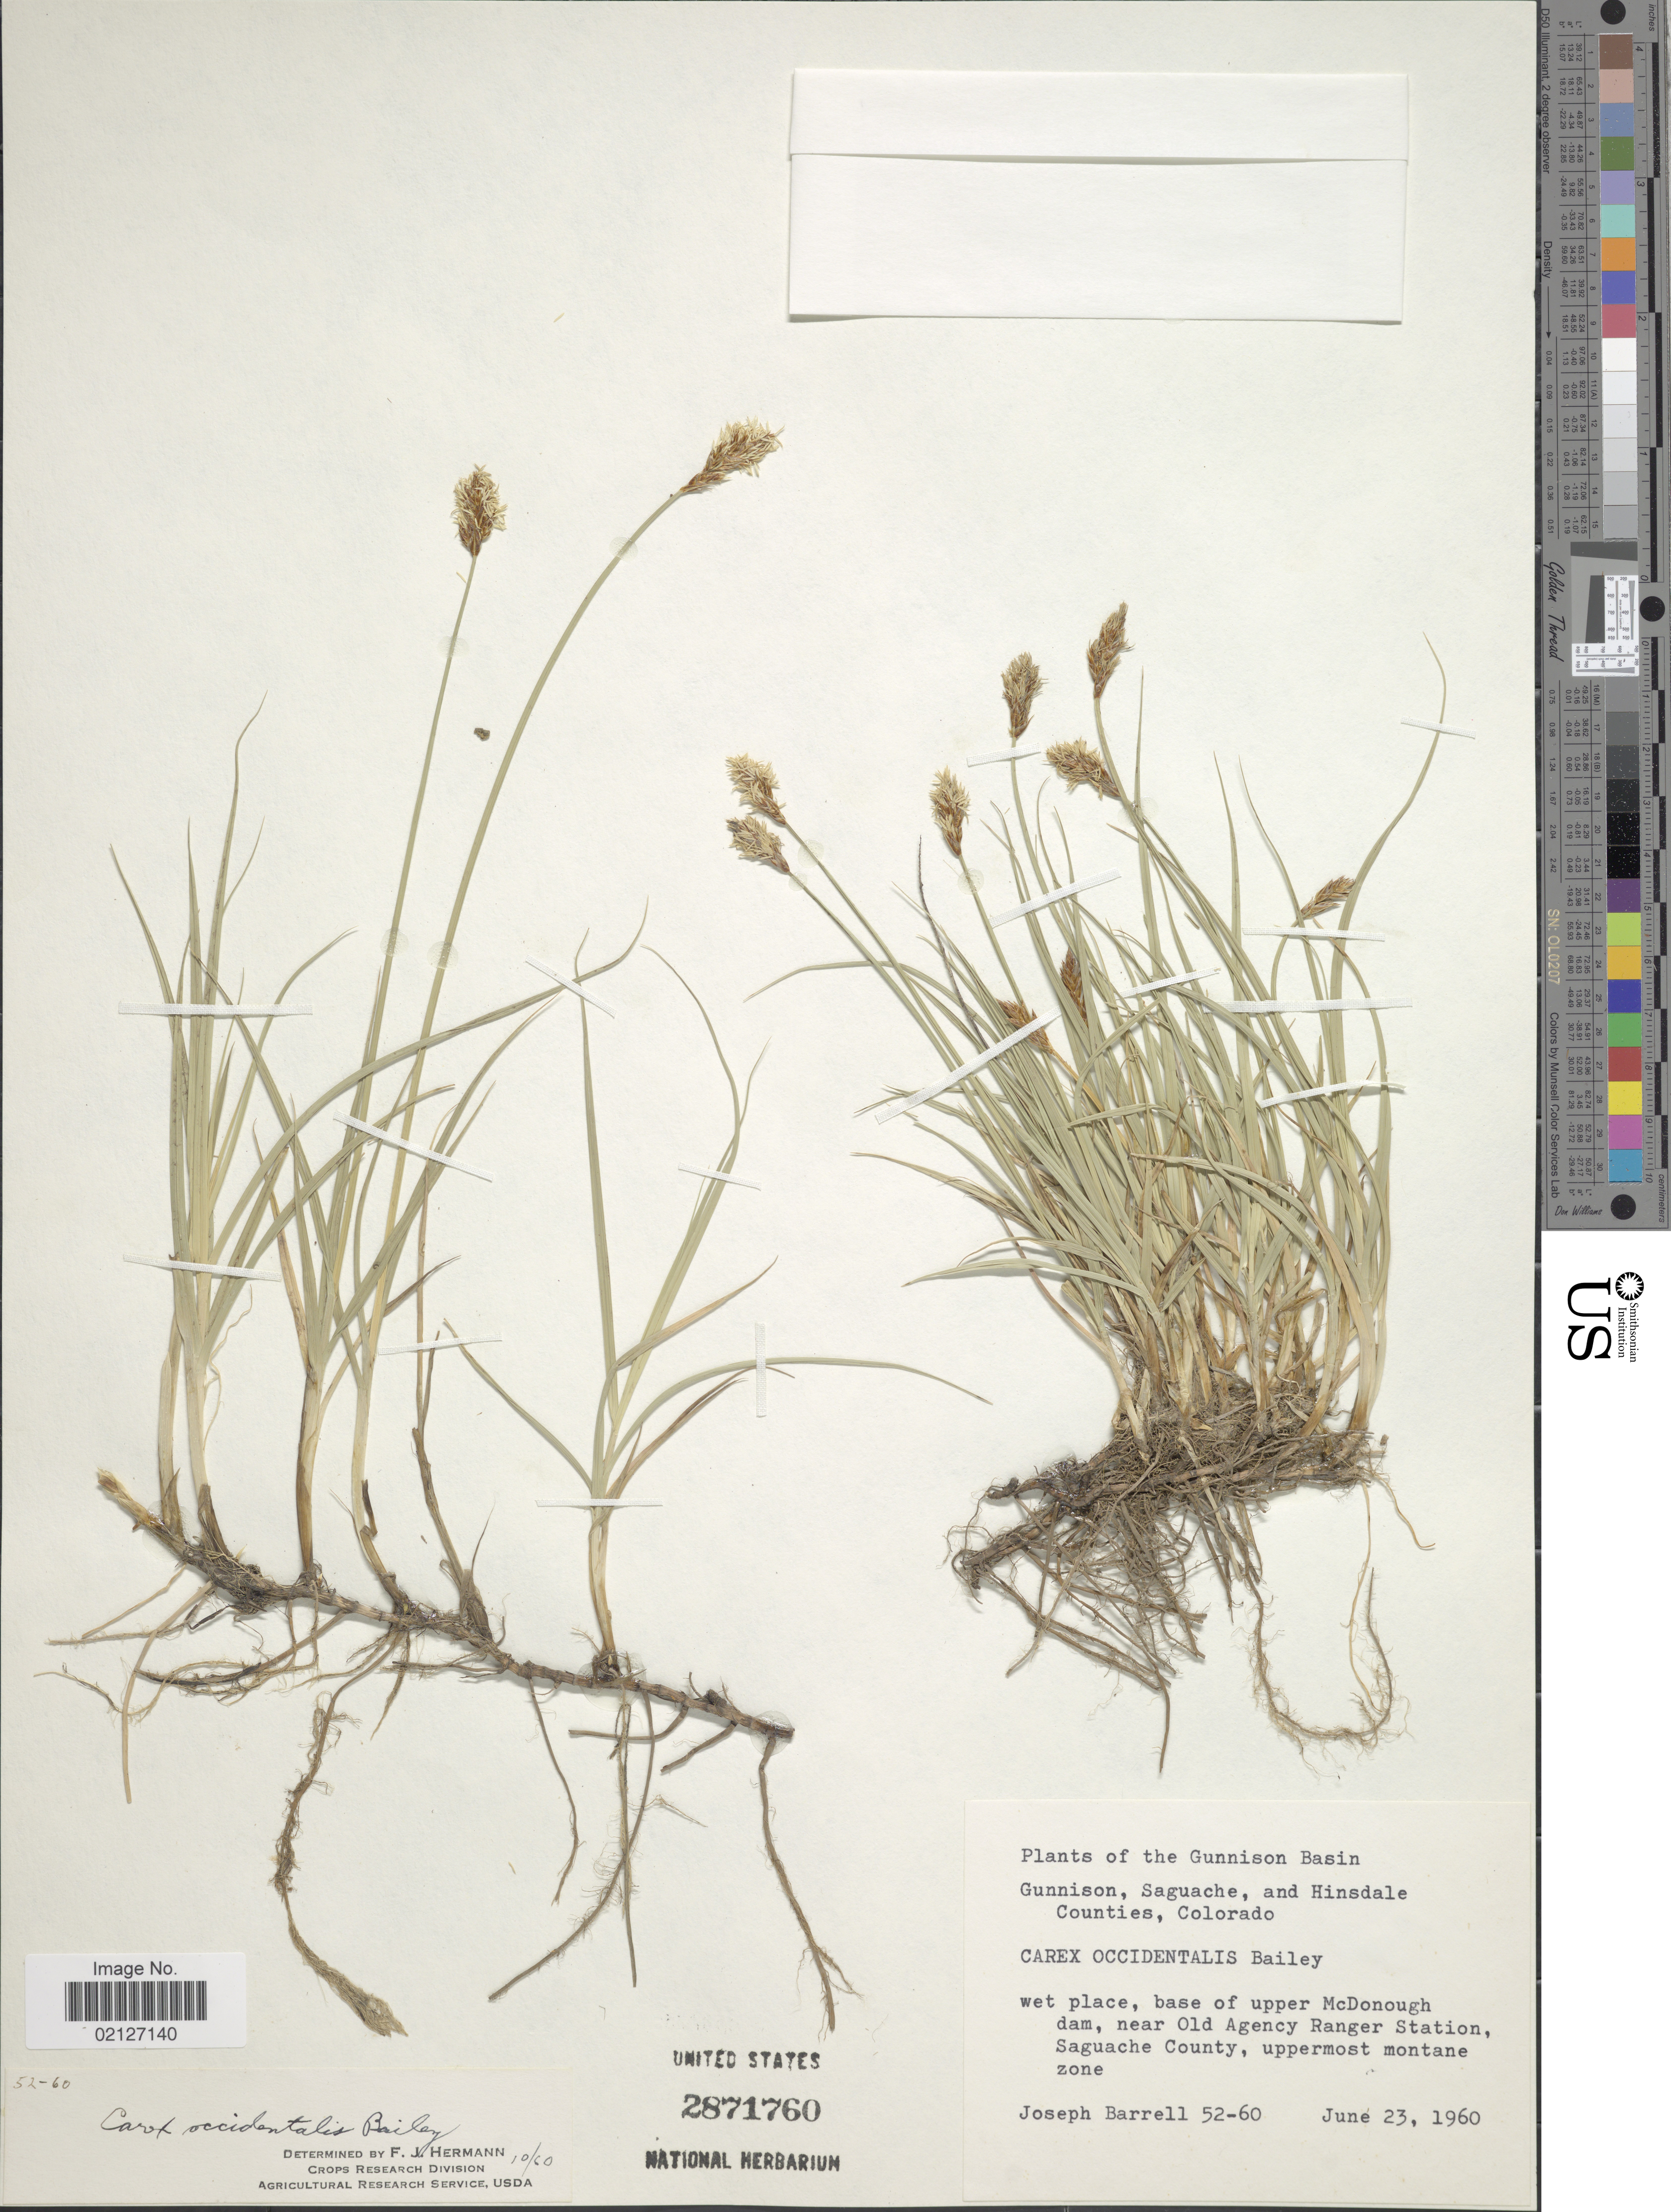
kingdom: Plantae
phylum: Tracheophyta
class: Liliopsida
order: Poales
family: Cyperaceae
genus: Carex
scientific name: Carex occidentalis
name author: L.H. Bailey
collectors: J. Barrell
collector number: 52-60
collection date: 1960-06-23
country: United States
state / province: Colorado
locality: Gunnison Basin, Gunnison, Saguache, and Hinsdale Counties, wet place, base of upper McDonough dam, near Old Agency Ranger Station, Saguache County, uppermost montane zone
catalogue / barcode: US 2871760